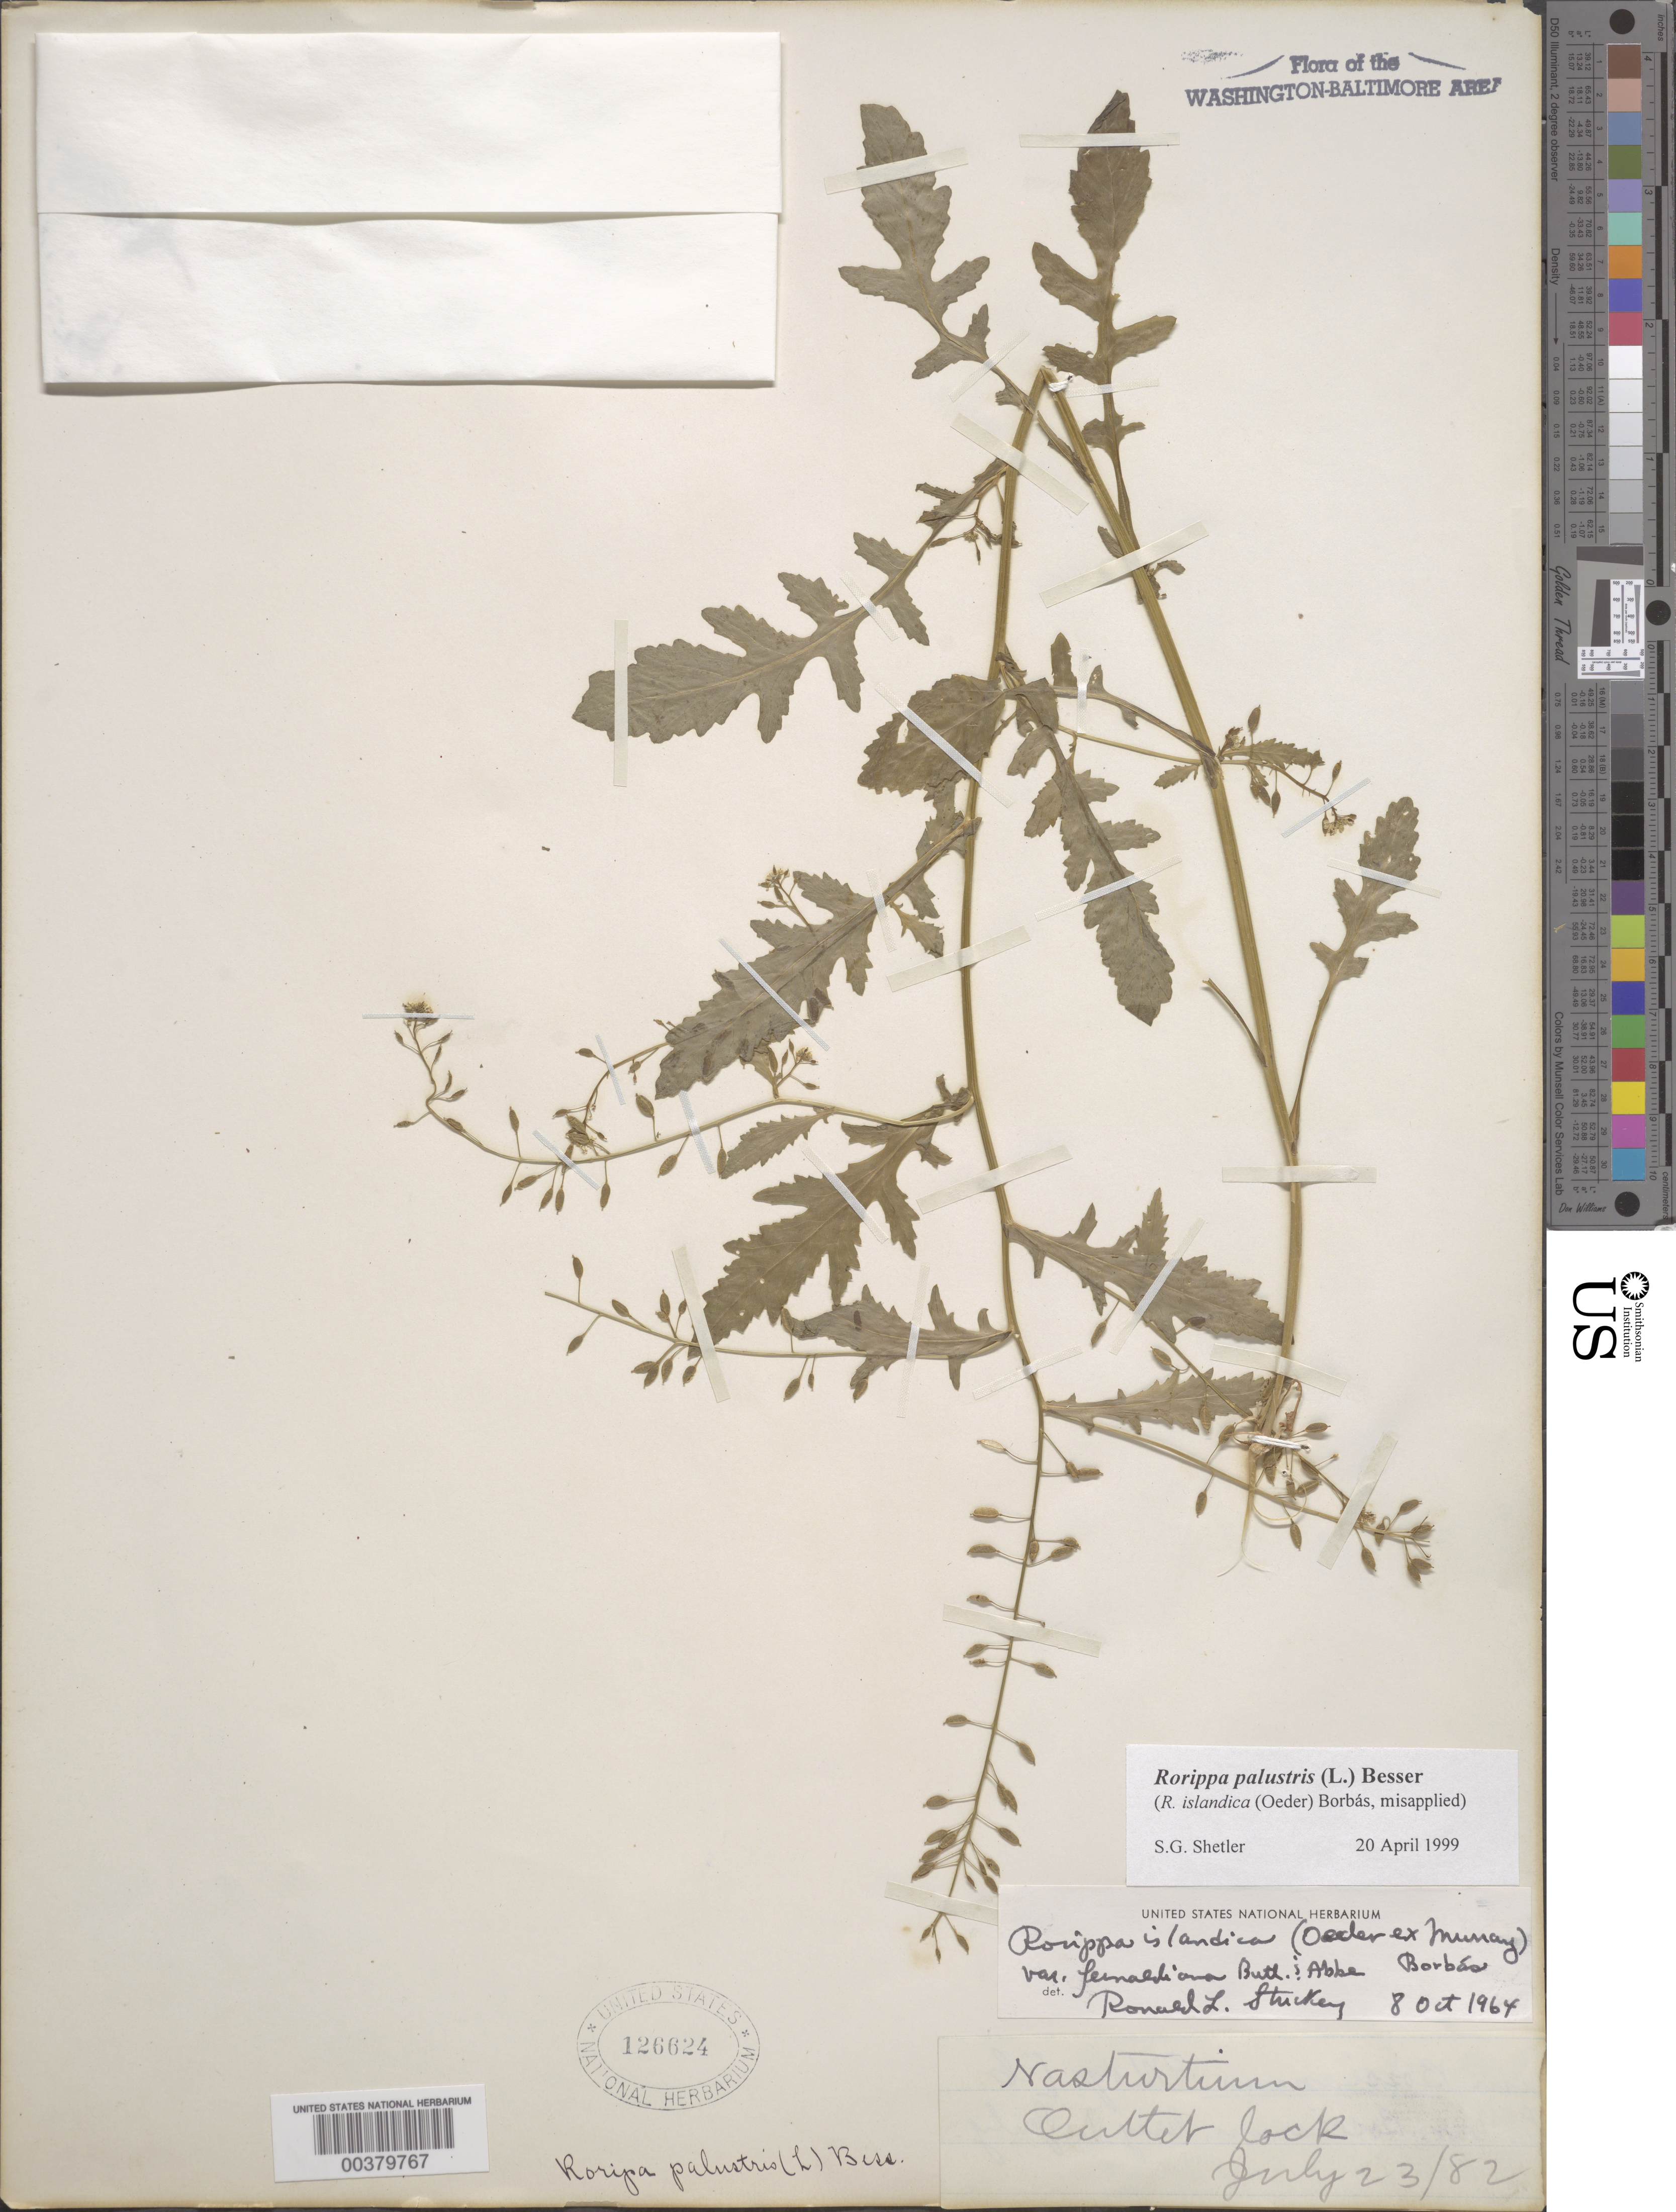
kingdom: Plantae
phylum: Tracheophyta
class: Magnoliopsida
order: Brassicales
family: Brassicaceae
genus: Rorippa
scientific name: Rorippa palustris var. fernaldiana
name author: (Butters & Abbe) Stuckey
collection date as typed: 23 Jul 1882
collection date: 1882-07-23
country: United States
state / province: District of Columbia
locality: Washington DC Area, Outlet Lock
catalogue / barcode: US 126624